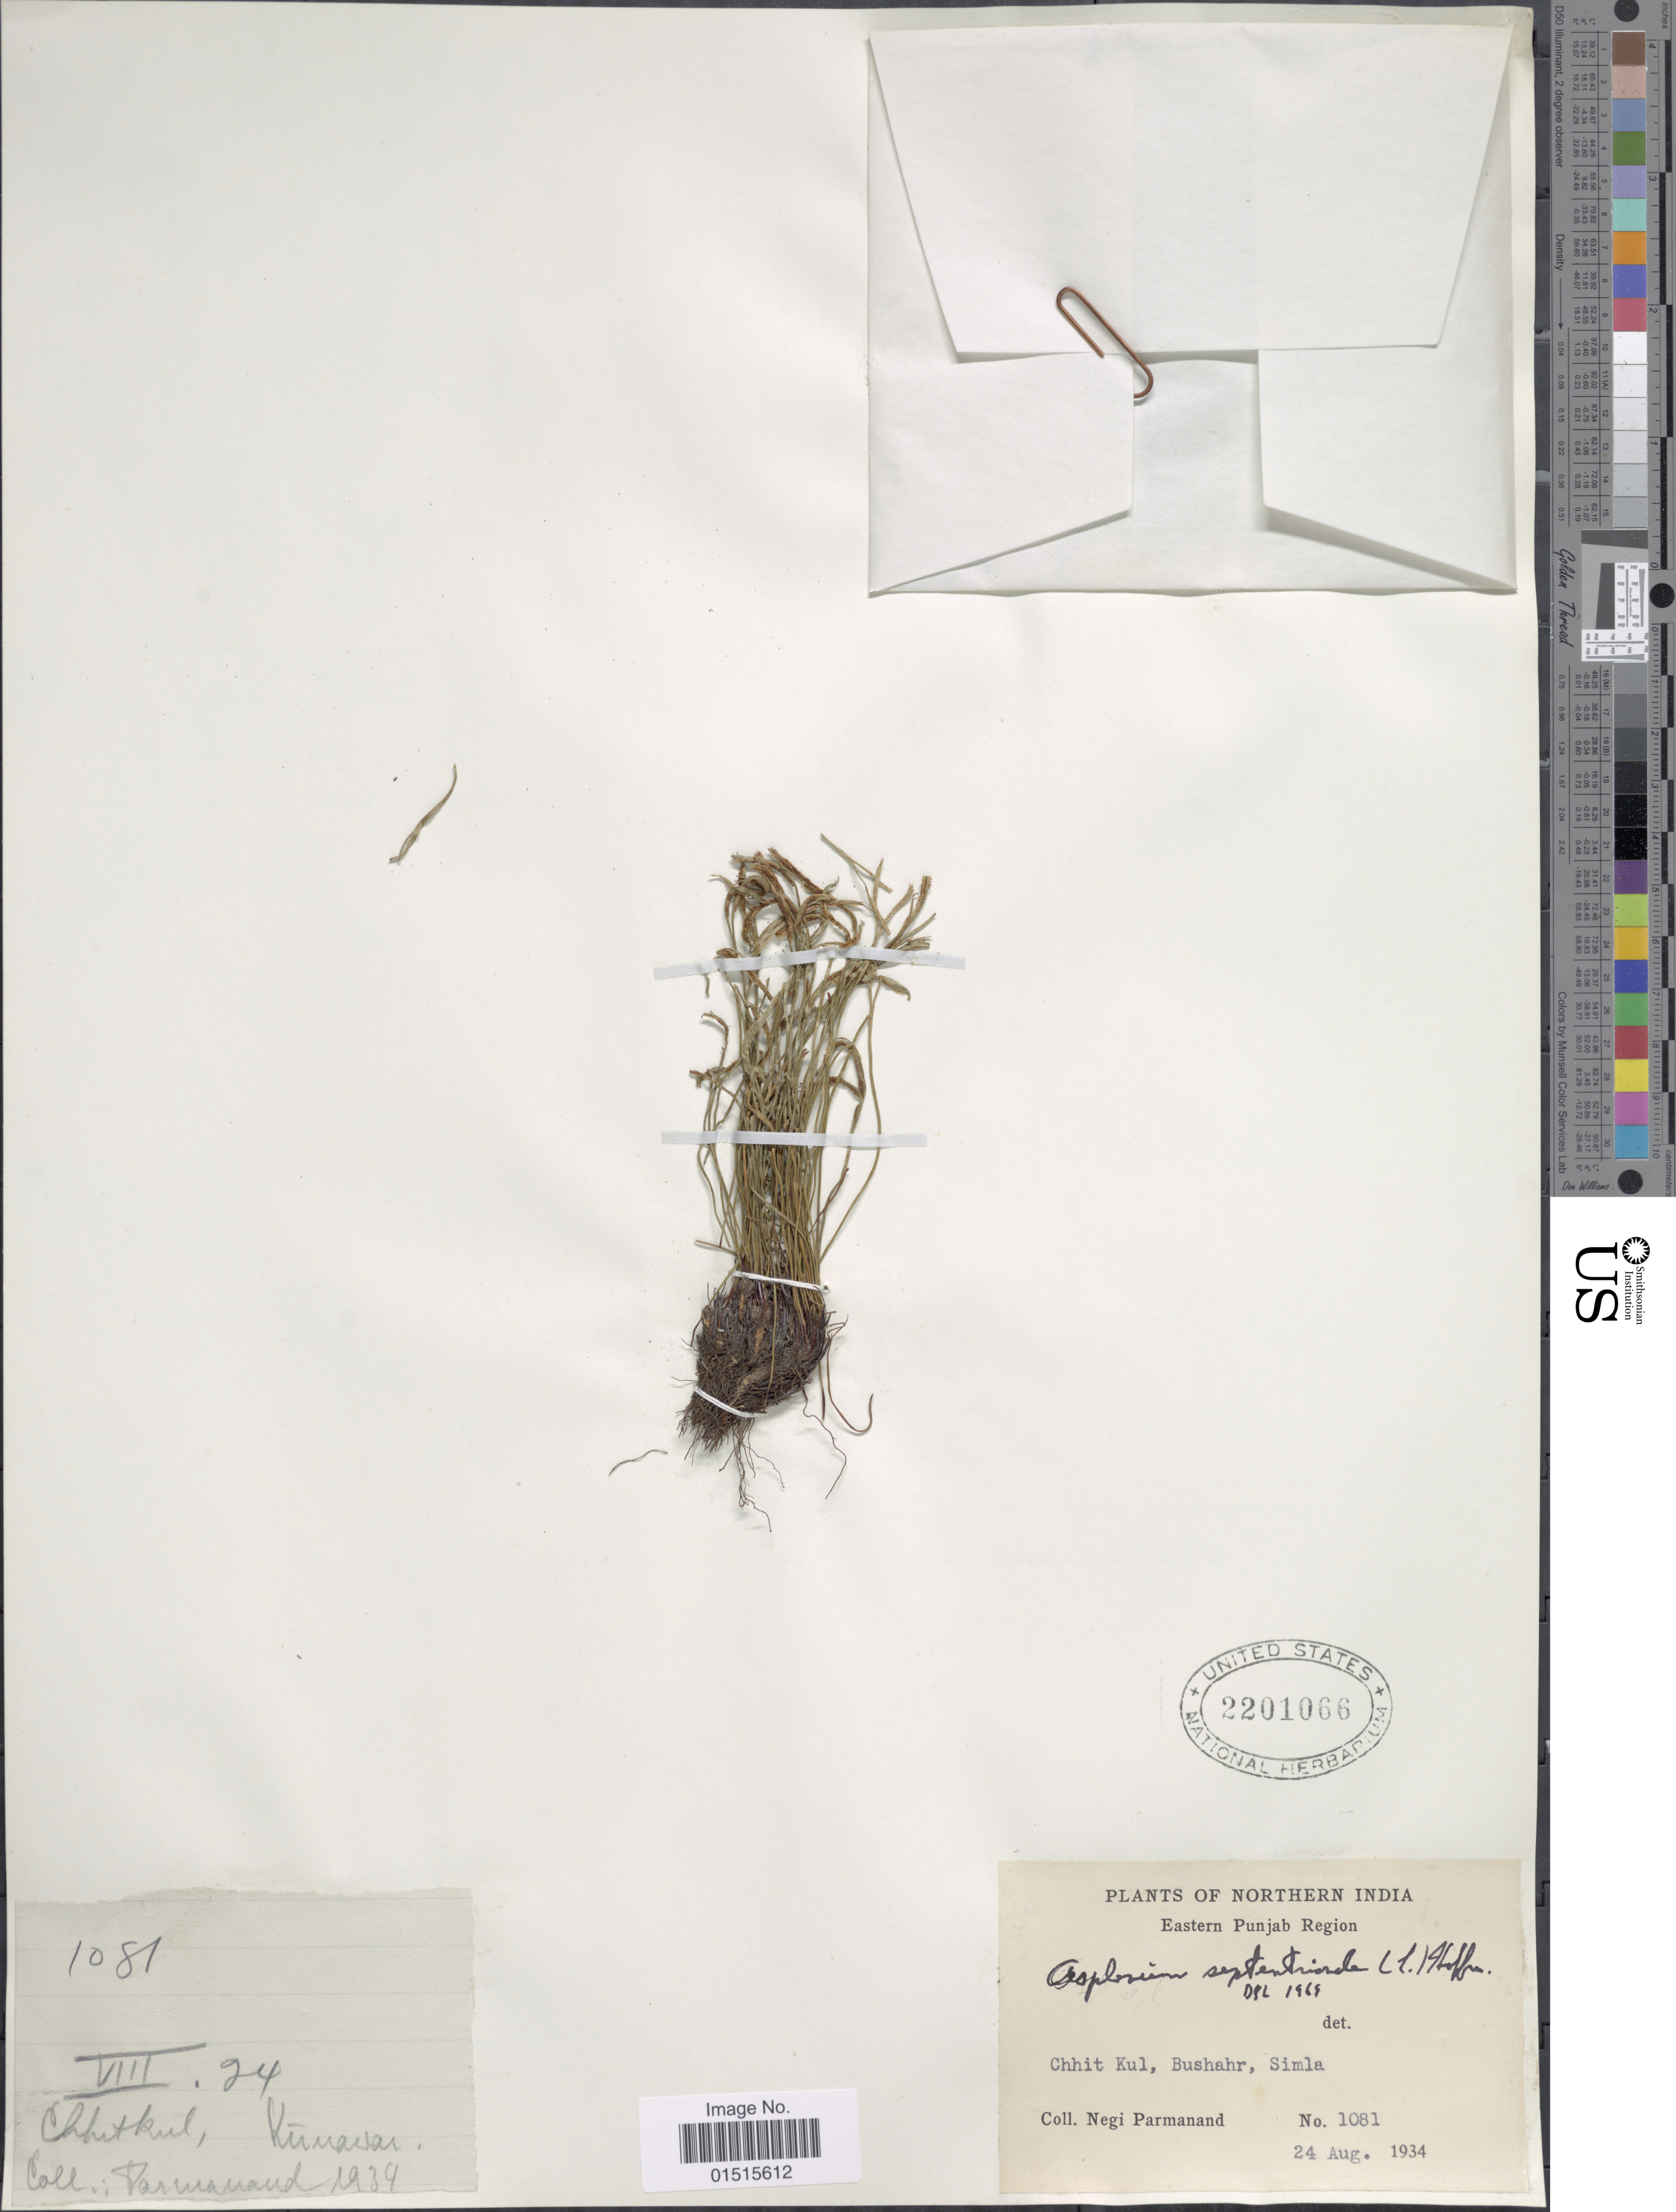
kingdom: Plantae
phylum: Tracheophyta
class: Polypodiopsida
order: Polypodiales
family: Aspleniaceae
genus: Asplenium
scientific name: Asplenium septentrionale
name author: (L.) Hoffm.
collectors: N. Parmanand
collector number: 1081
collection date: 1934-08-24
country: India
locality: Northern India, Eastern Punjab Region, Chhit Kul, Bushahr, Simla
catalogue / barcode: US 2201066